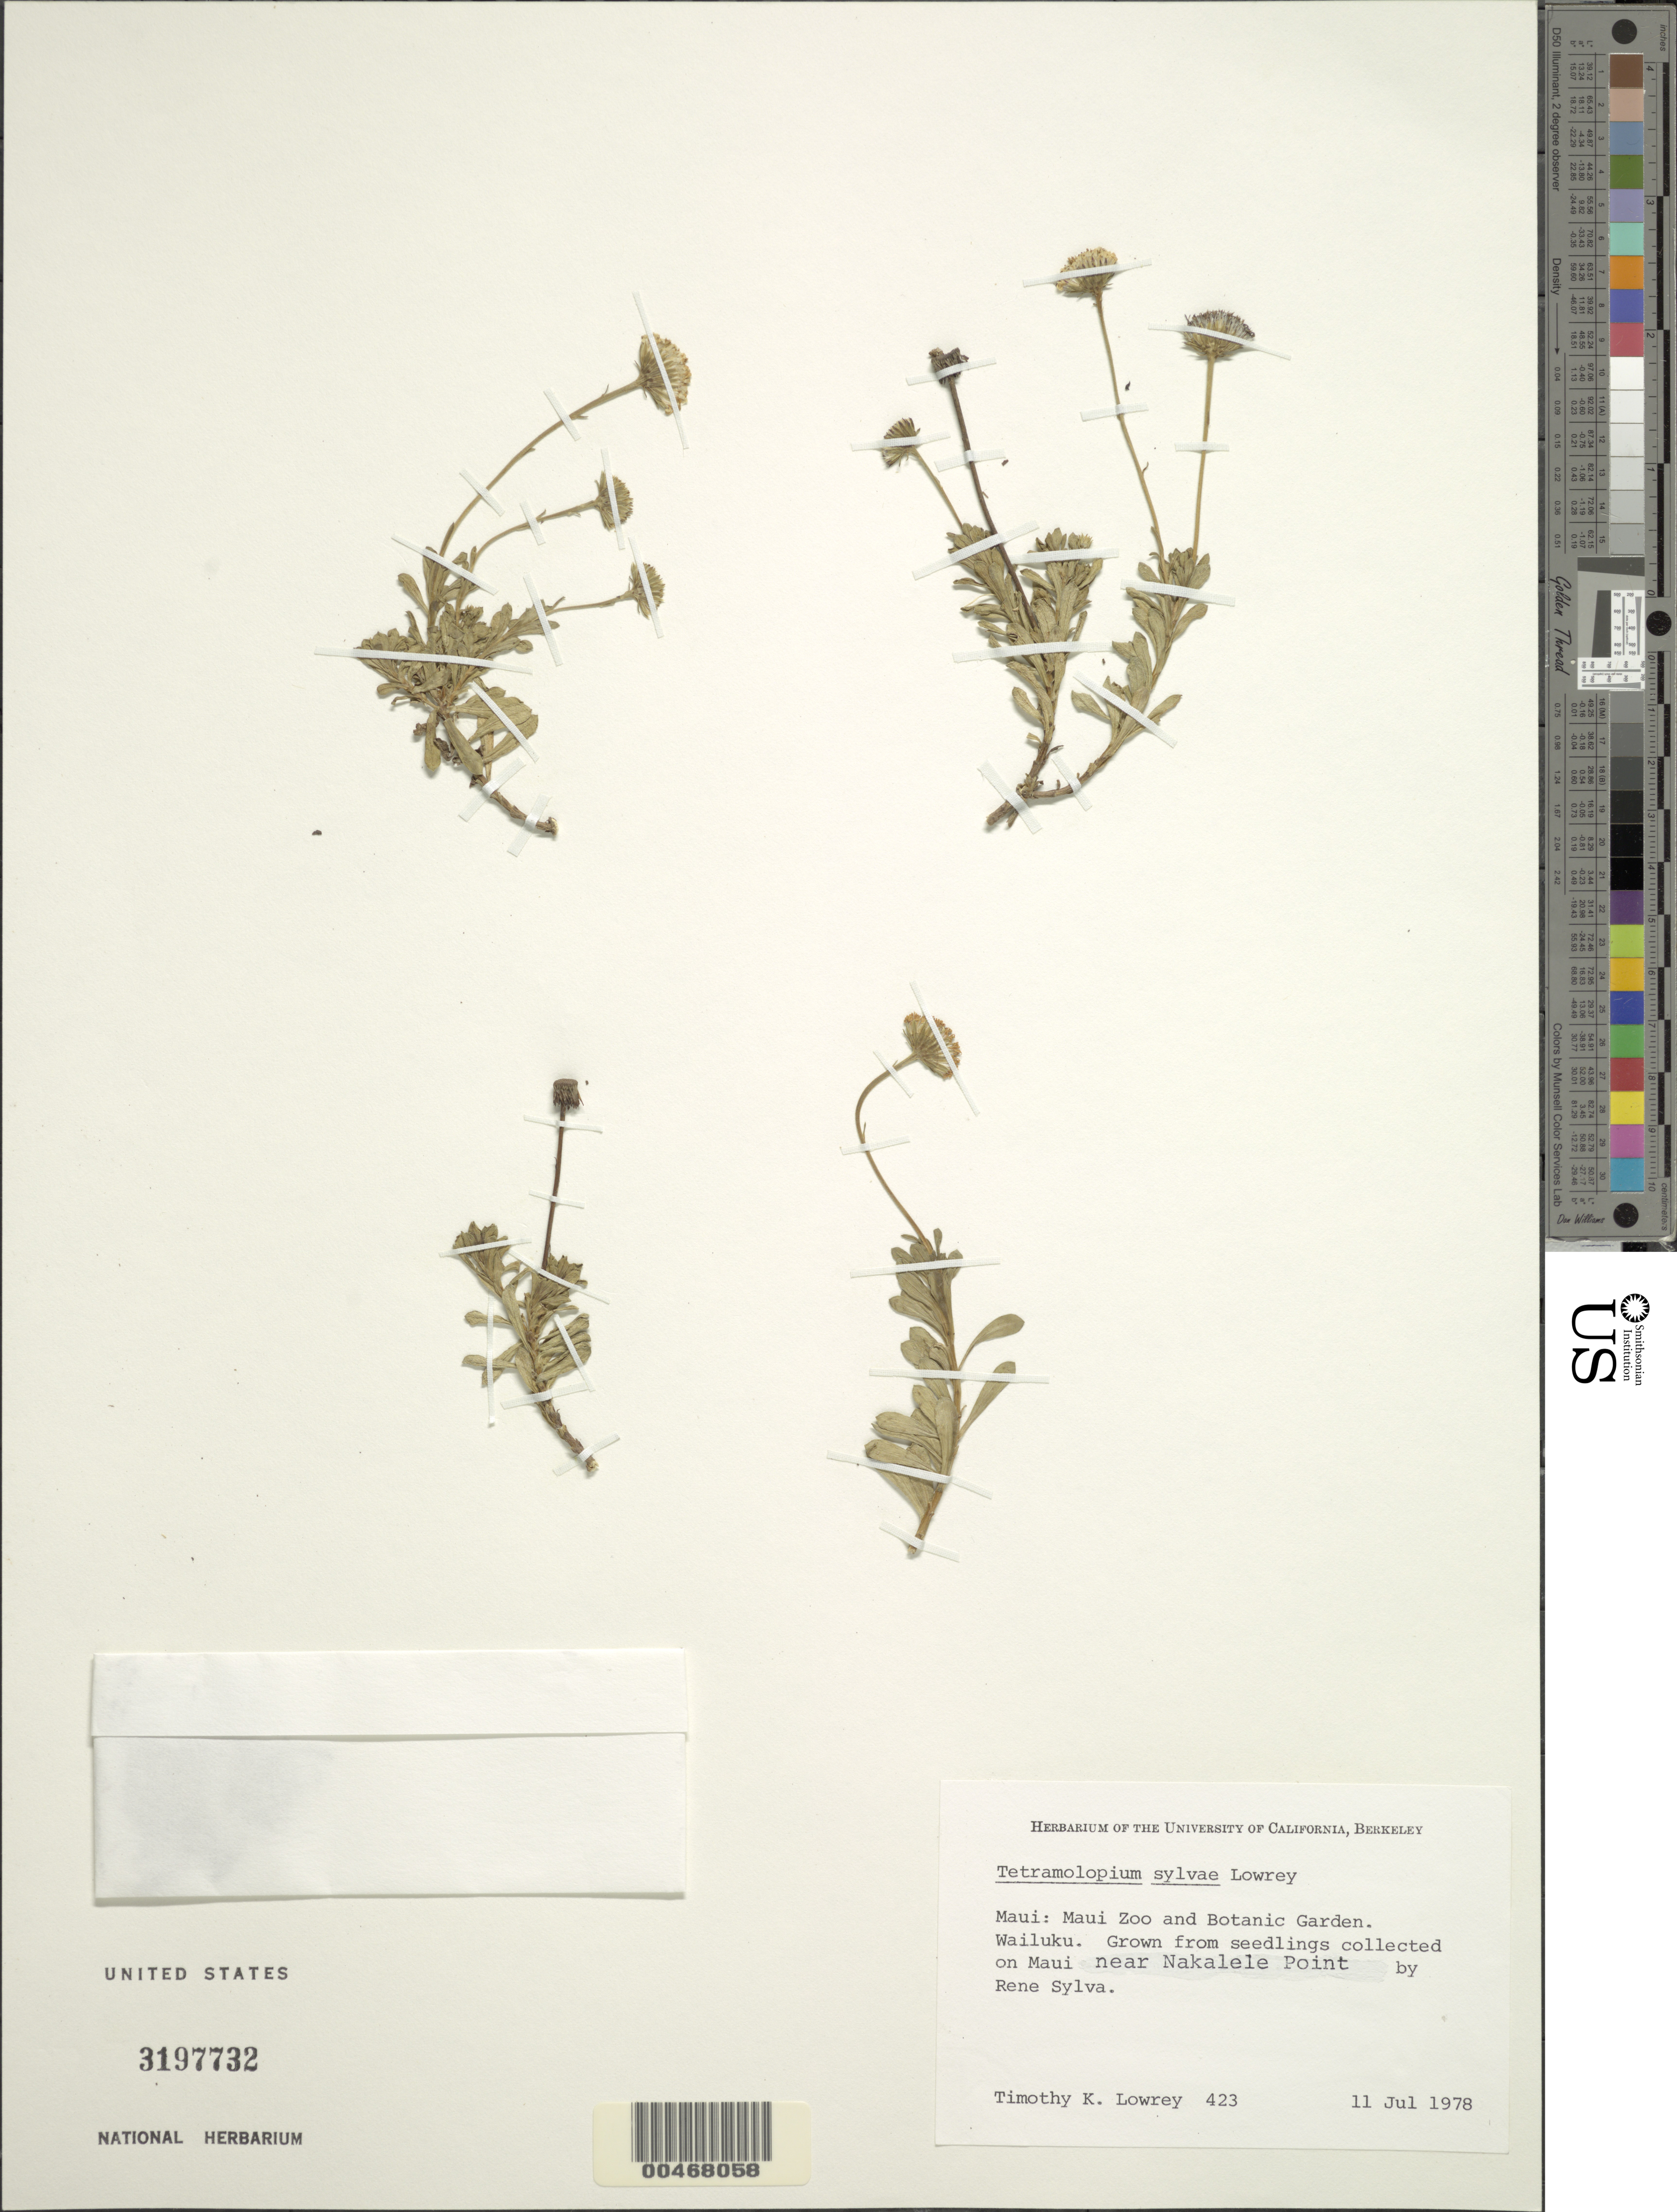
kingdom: Plantae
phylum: Tracheophyta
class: Magnoliopsida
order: Asterales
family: Asteraceae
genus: Tetramolopium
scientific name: Tetramolopium sylvae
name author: T.K. Lowery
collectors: T. K. Lowrey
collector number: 423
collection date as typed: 11 Jul 1978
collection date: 1978-07-11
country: United States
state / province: Hawaii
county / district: Maui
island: Maui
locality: Maui Zoo and Botanic Garden, Wailuku [from seedlings collected near Nakalele Point]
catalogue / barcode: US 3197732